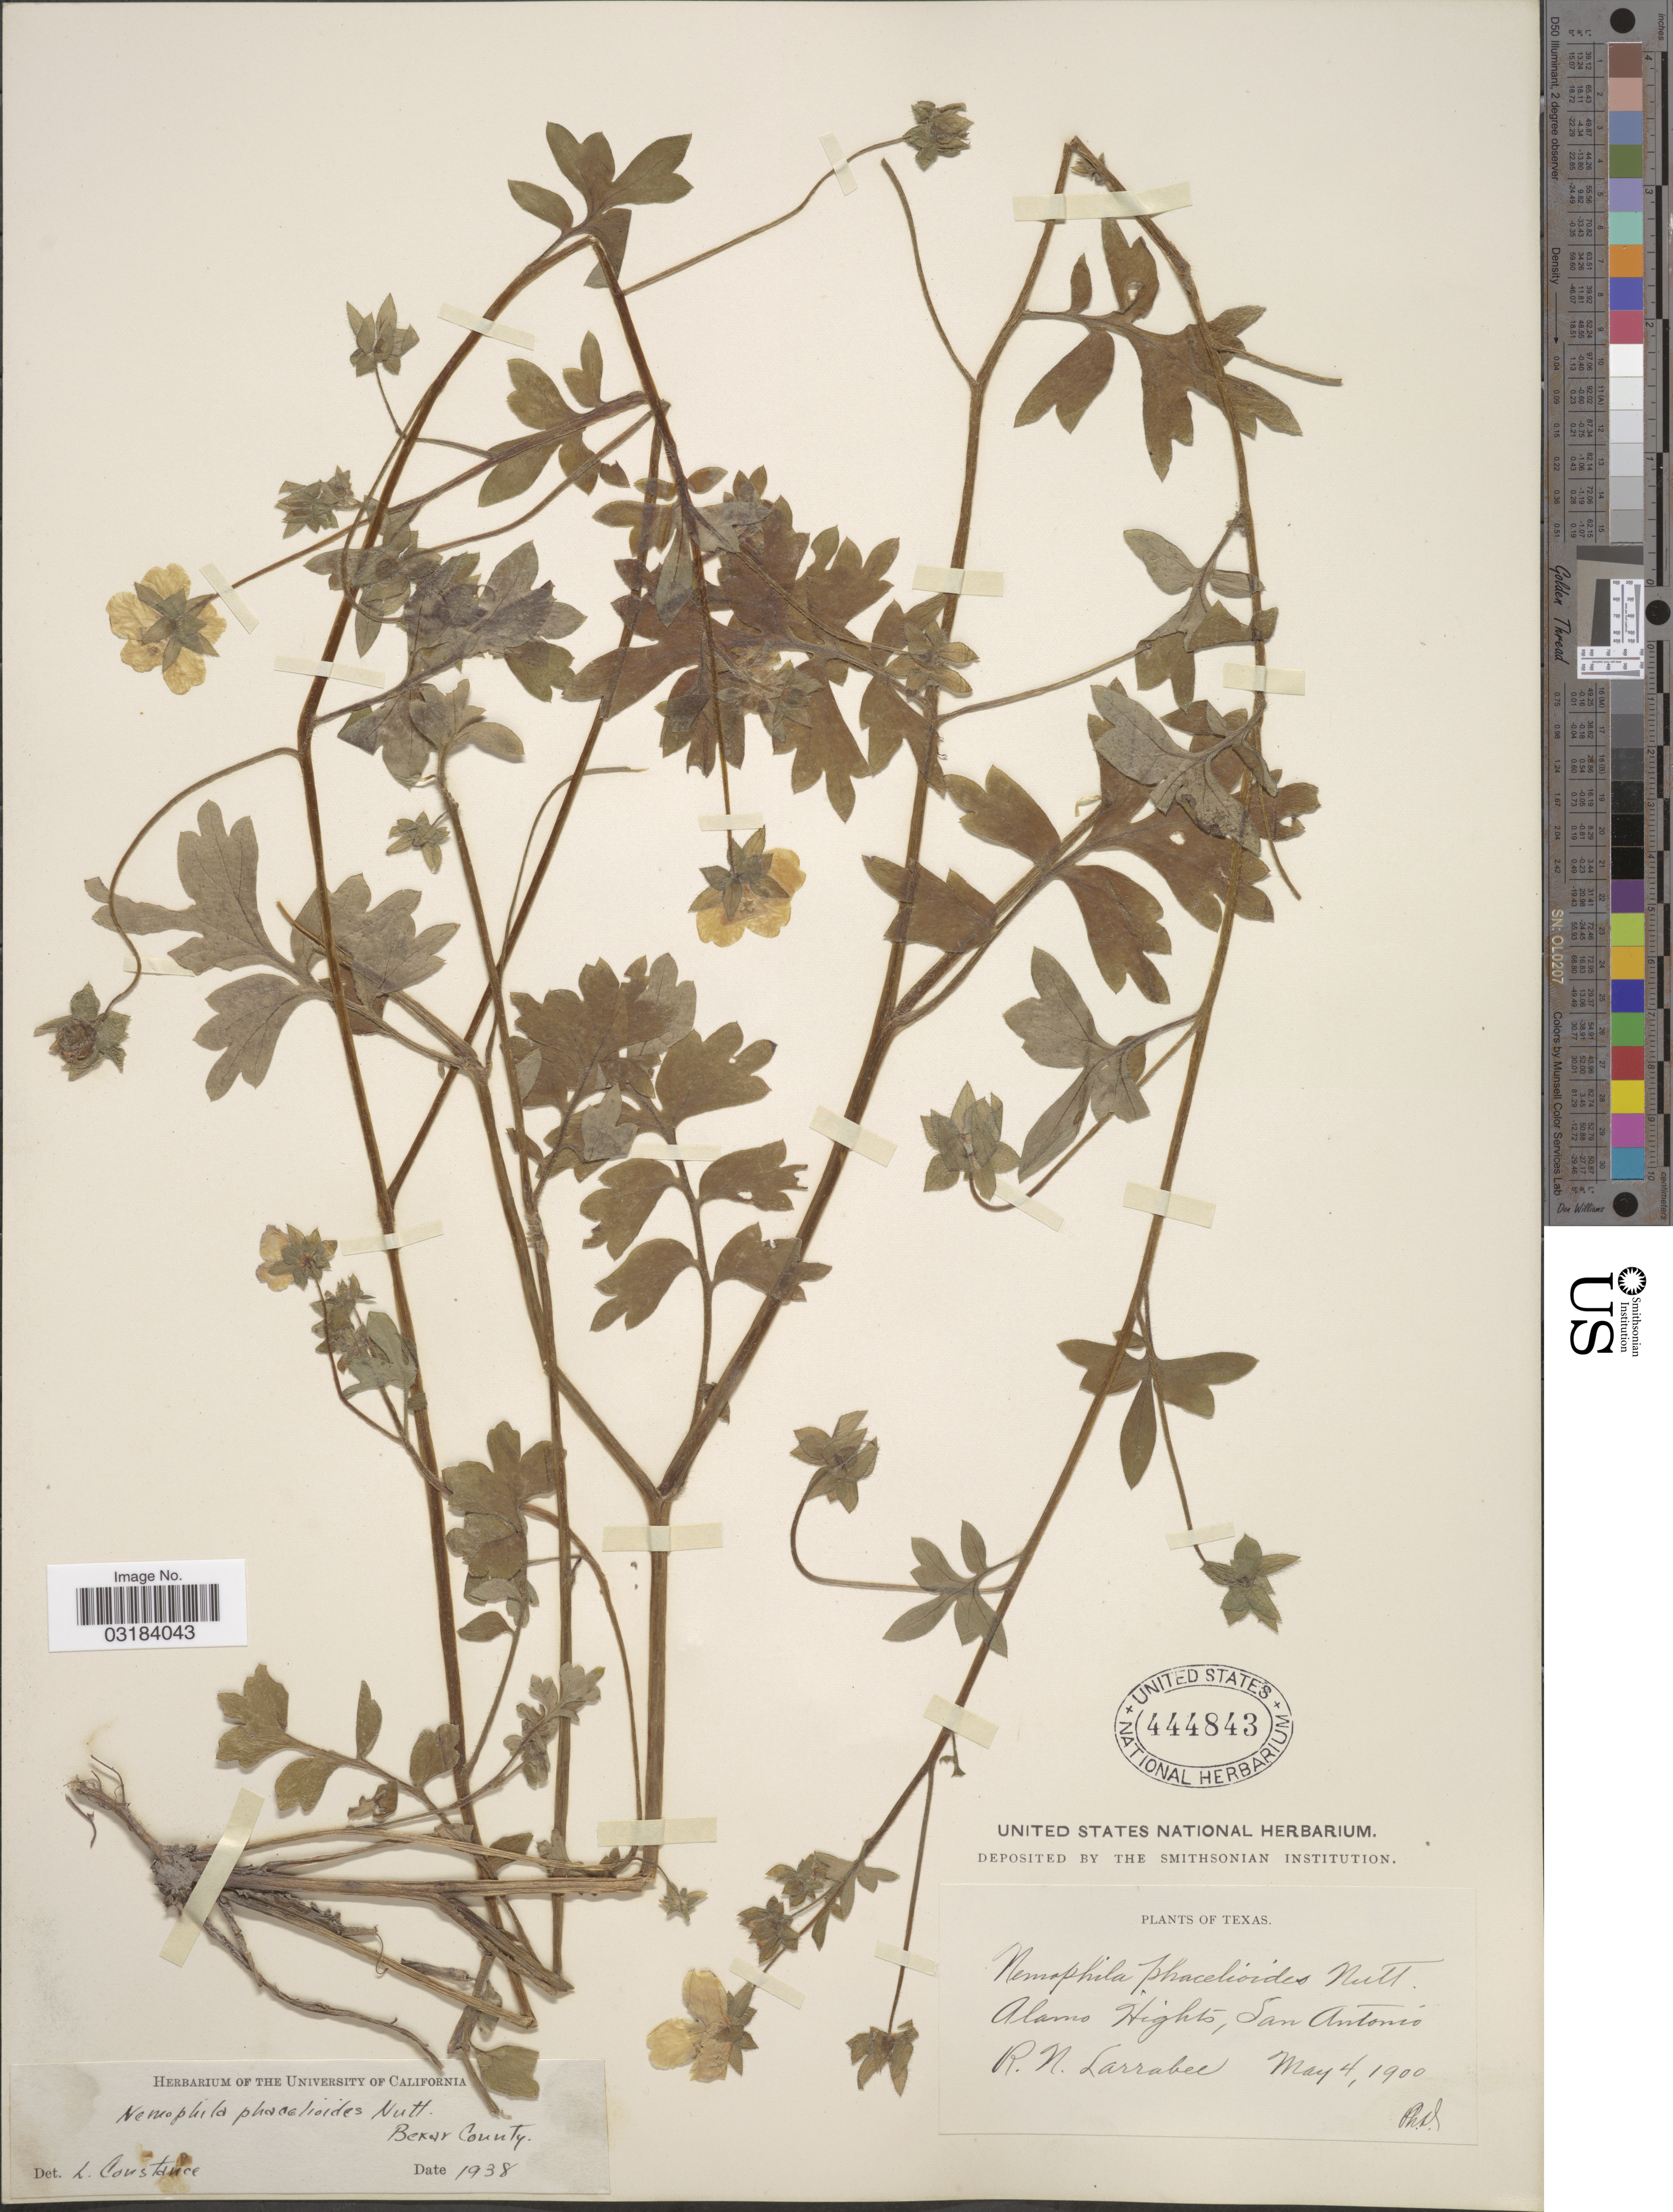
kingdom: Plantae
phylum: Tracheophyta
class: Magnoliopsida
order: Boraginales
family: Hydrophyllaceae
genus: Nemophila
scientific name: Nemophila phacelioides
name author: W.P.C. Barton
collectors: R. Larrabee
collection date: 1900-05-04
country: United States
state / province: Texas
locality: Alamo Hights, San Antonio.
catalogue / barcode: US 444843